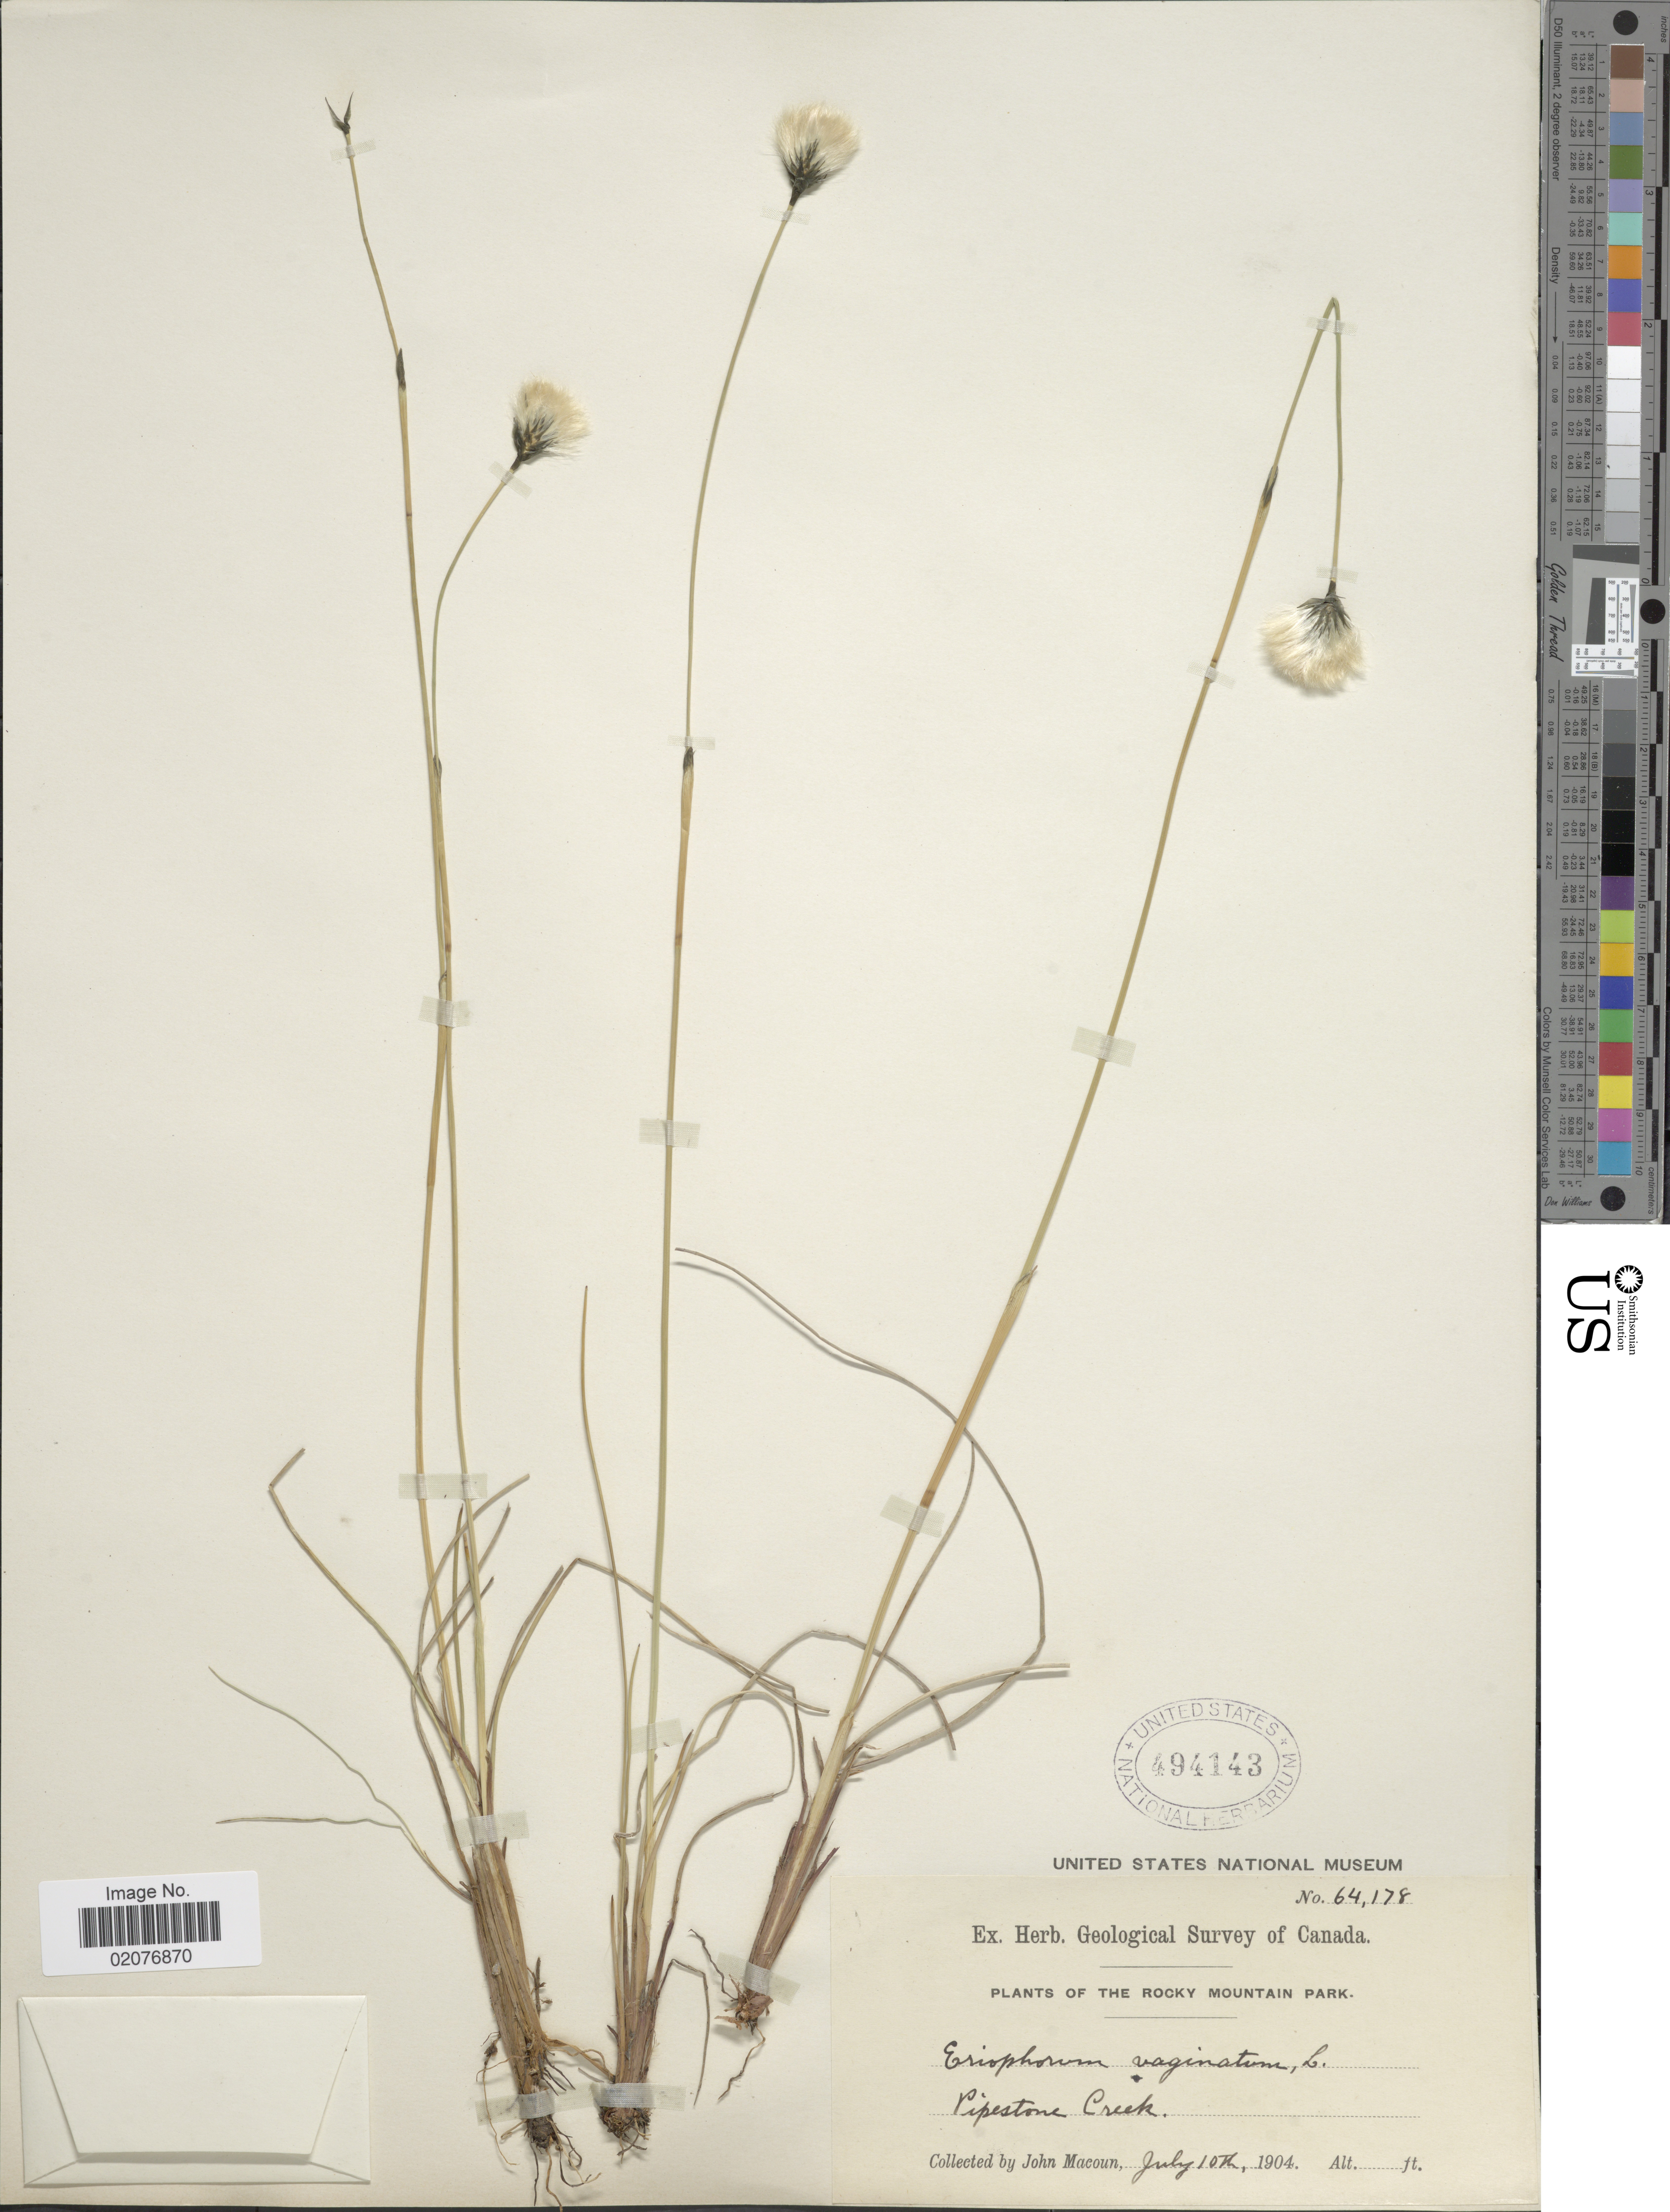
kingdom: Plantae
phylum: Tracheophyta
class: Liliopsida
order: Poales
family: Cyperaceae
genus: Eriophorum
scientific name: Eriophorum brachyantherum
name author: Trautv. & C.A. Mey.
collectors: J. Macoun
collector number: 64178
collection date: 1904-07-10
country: Canada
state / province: Alberta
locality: The Rocky Mountain Park, Pipestone Creek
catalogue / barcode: US 494143